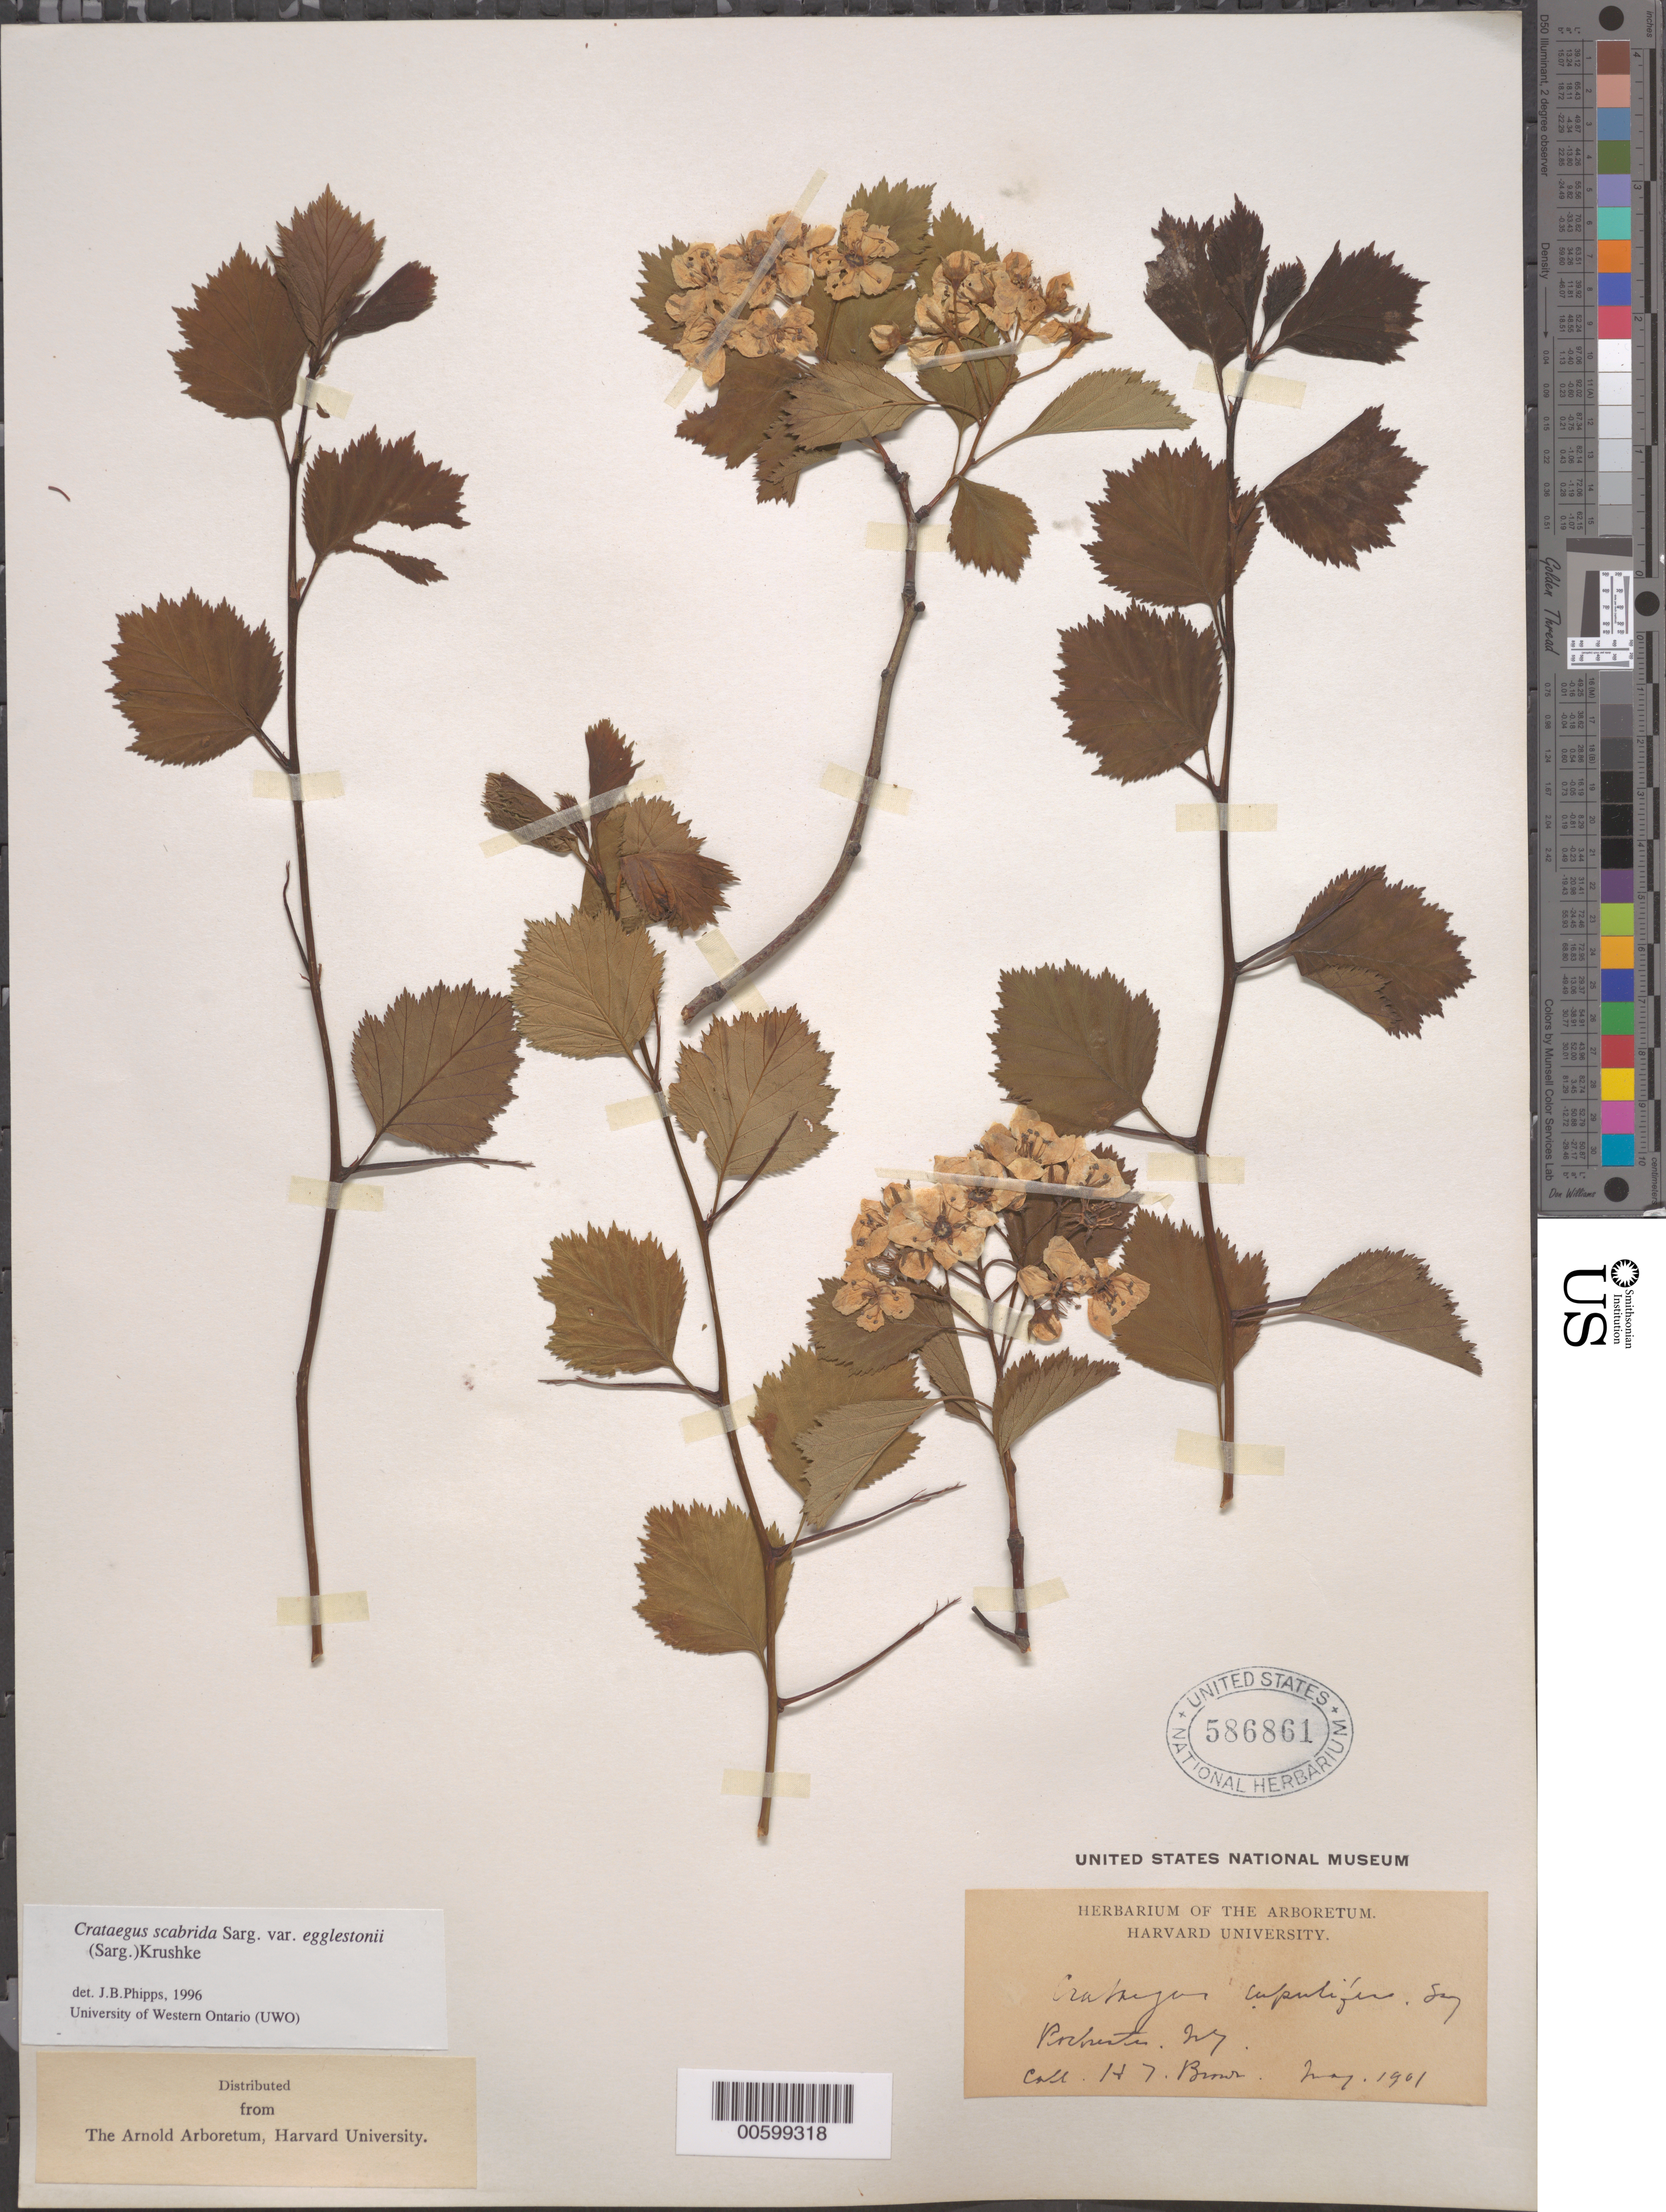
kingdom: Plantae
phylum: Tracheophyta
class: Magnoliopsida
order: Rosales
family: Rosaceae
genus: Crataegus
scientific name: Crataegus scabrida var. egglestonii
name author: Sarg.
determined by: Phipps, James B., (UWO), University of Western Ontario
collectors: H. T. Brown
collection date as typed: May 1901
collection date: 1901-05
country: United States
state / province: New York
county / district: Monroe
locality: Rochester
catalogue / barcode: US 586861